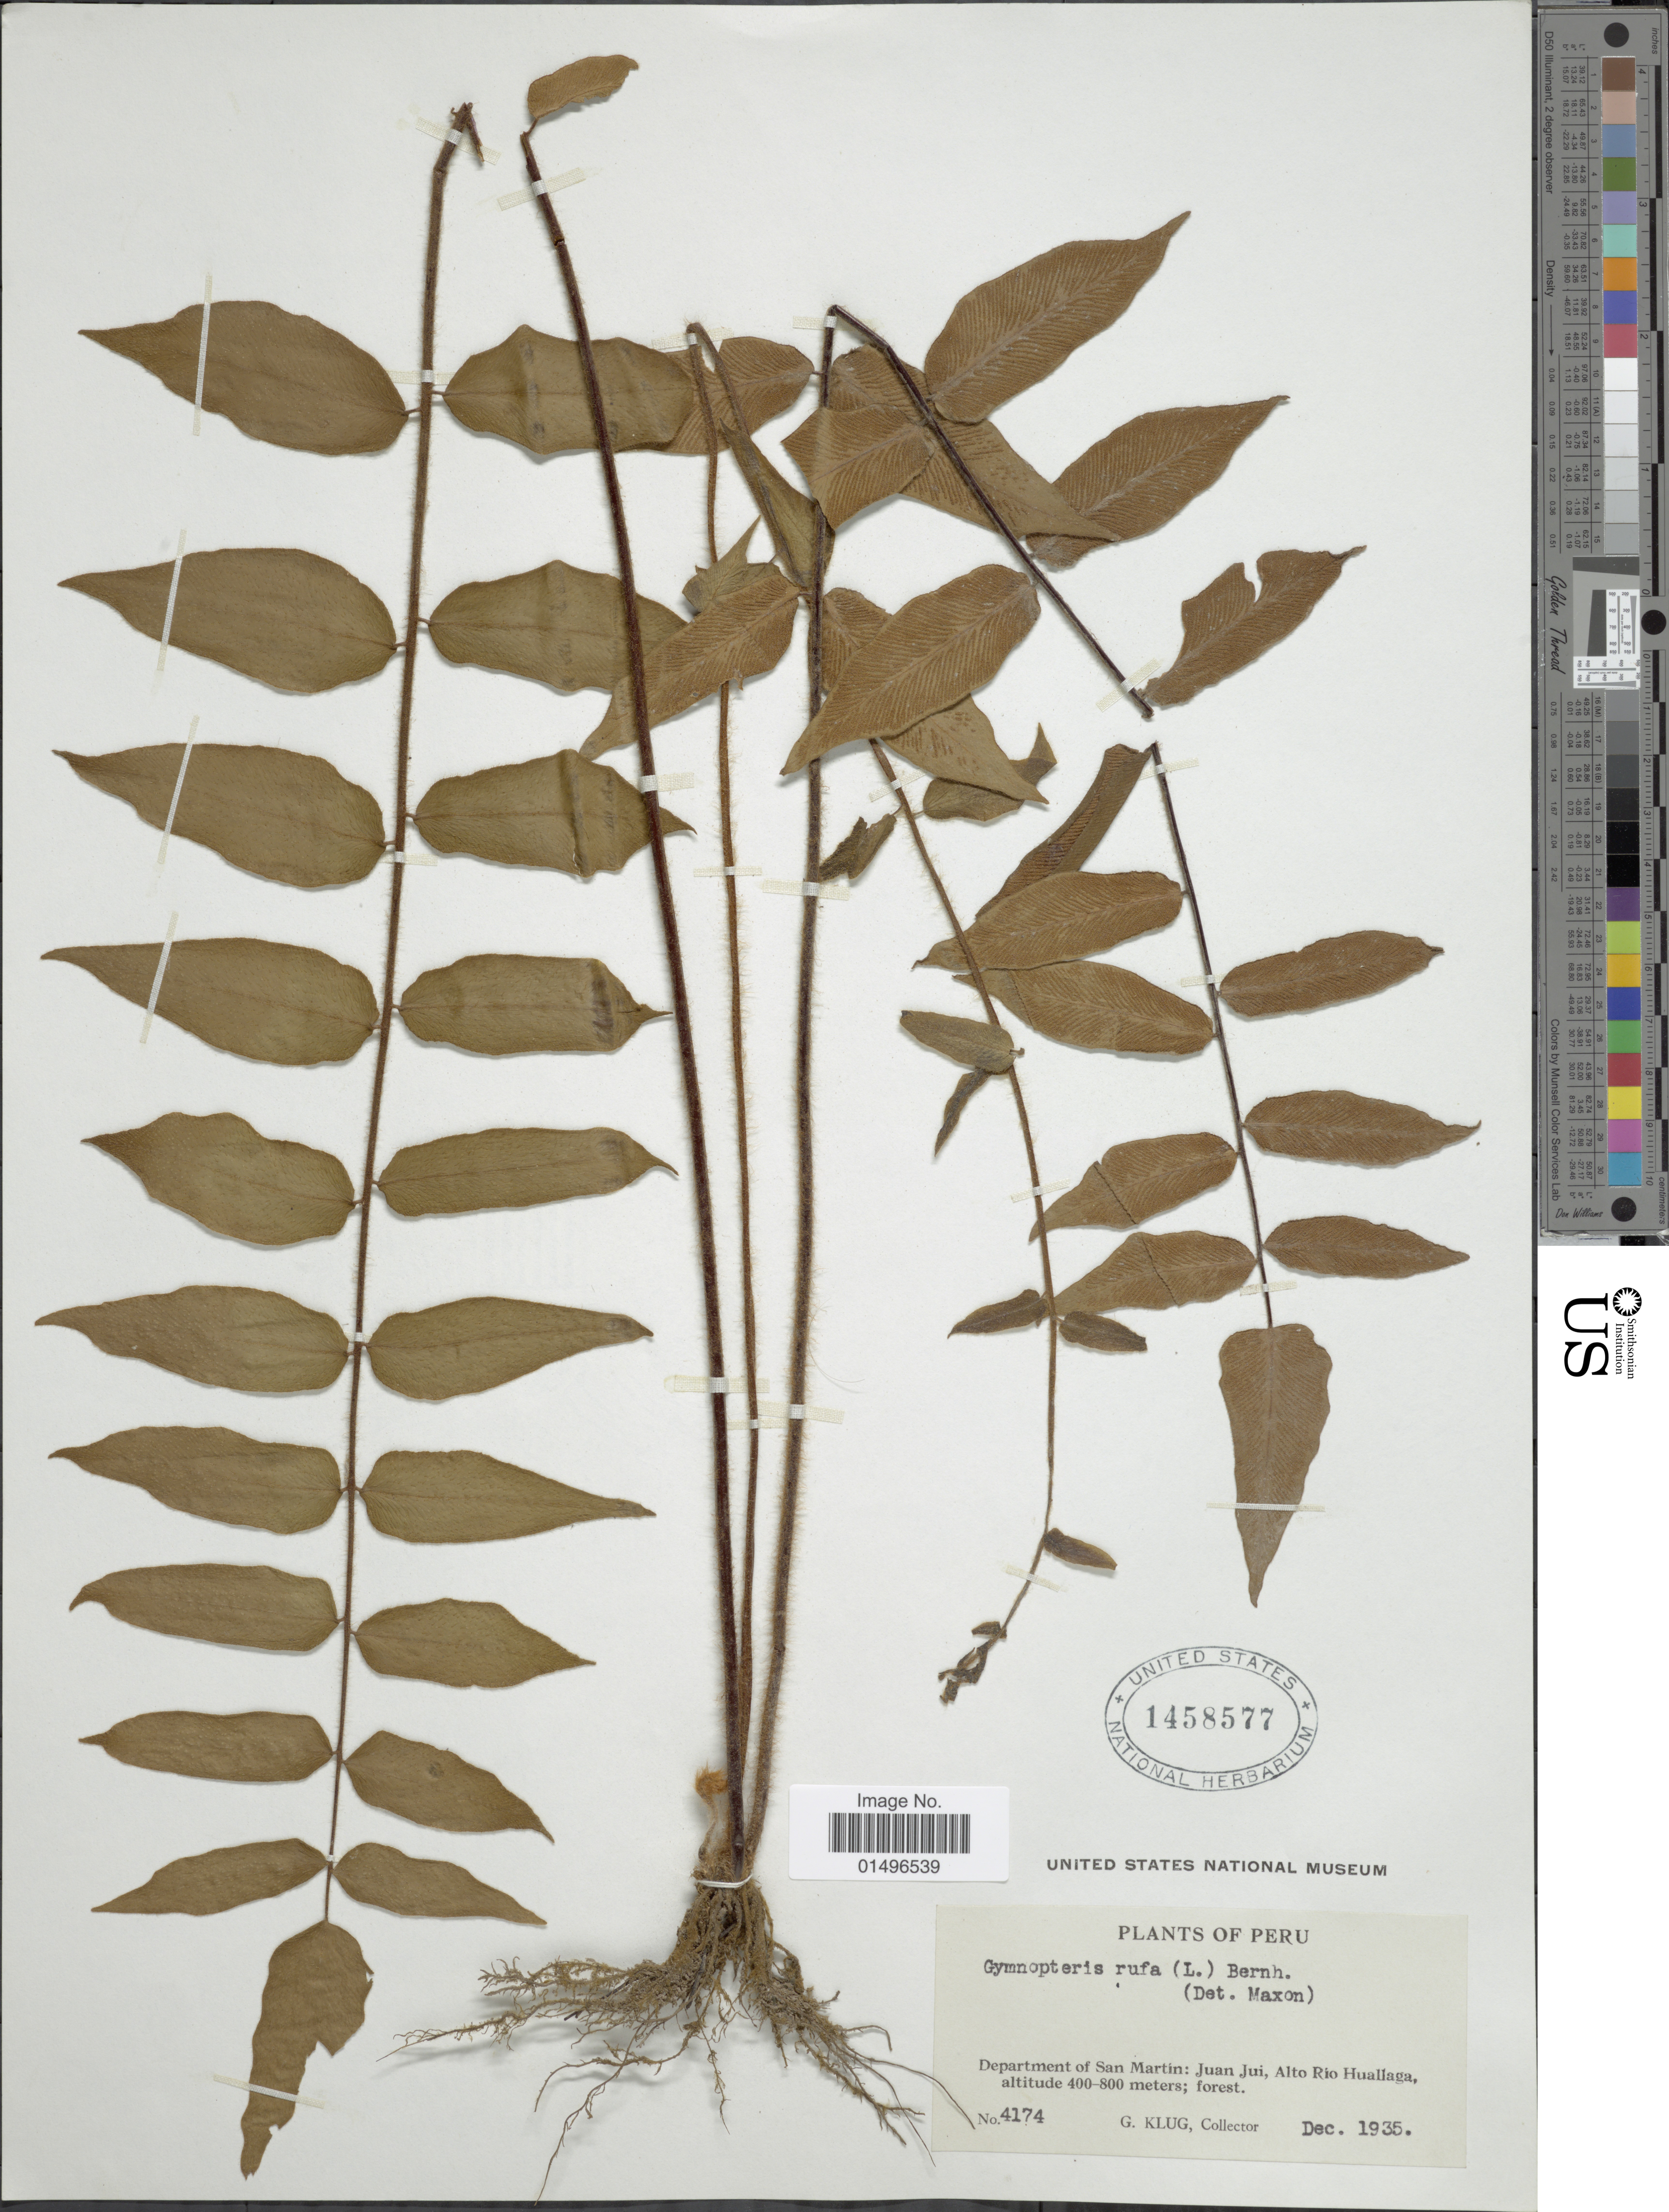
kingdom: Plantae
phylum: Tracheophyta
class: Polypodiopsida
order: Polypodiales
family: Pteridaceae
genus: Hemionitis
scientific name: Hemionitis rufa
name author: (L.) Sw.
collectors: G. Klug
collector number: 4174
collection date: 1935-12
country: Peru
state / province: San Martín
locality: Peru, Department of San Martin: Juan Jui, Alto Rio Huallaga.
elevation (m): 400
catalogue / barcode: US 1458577